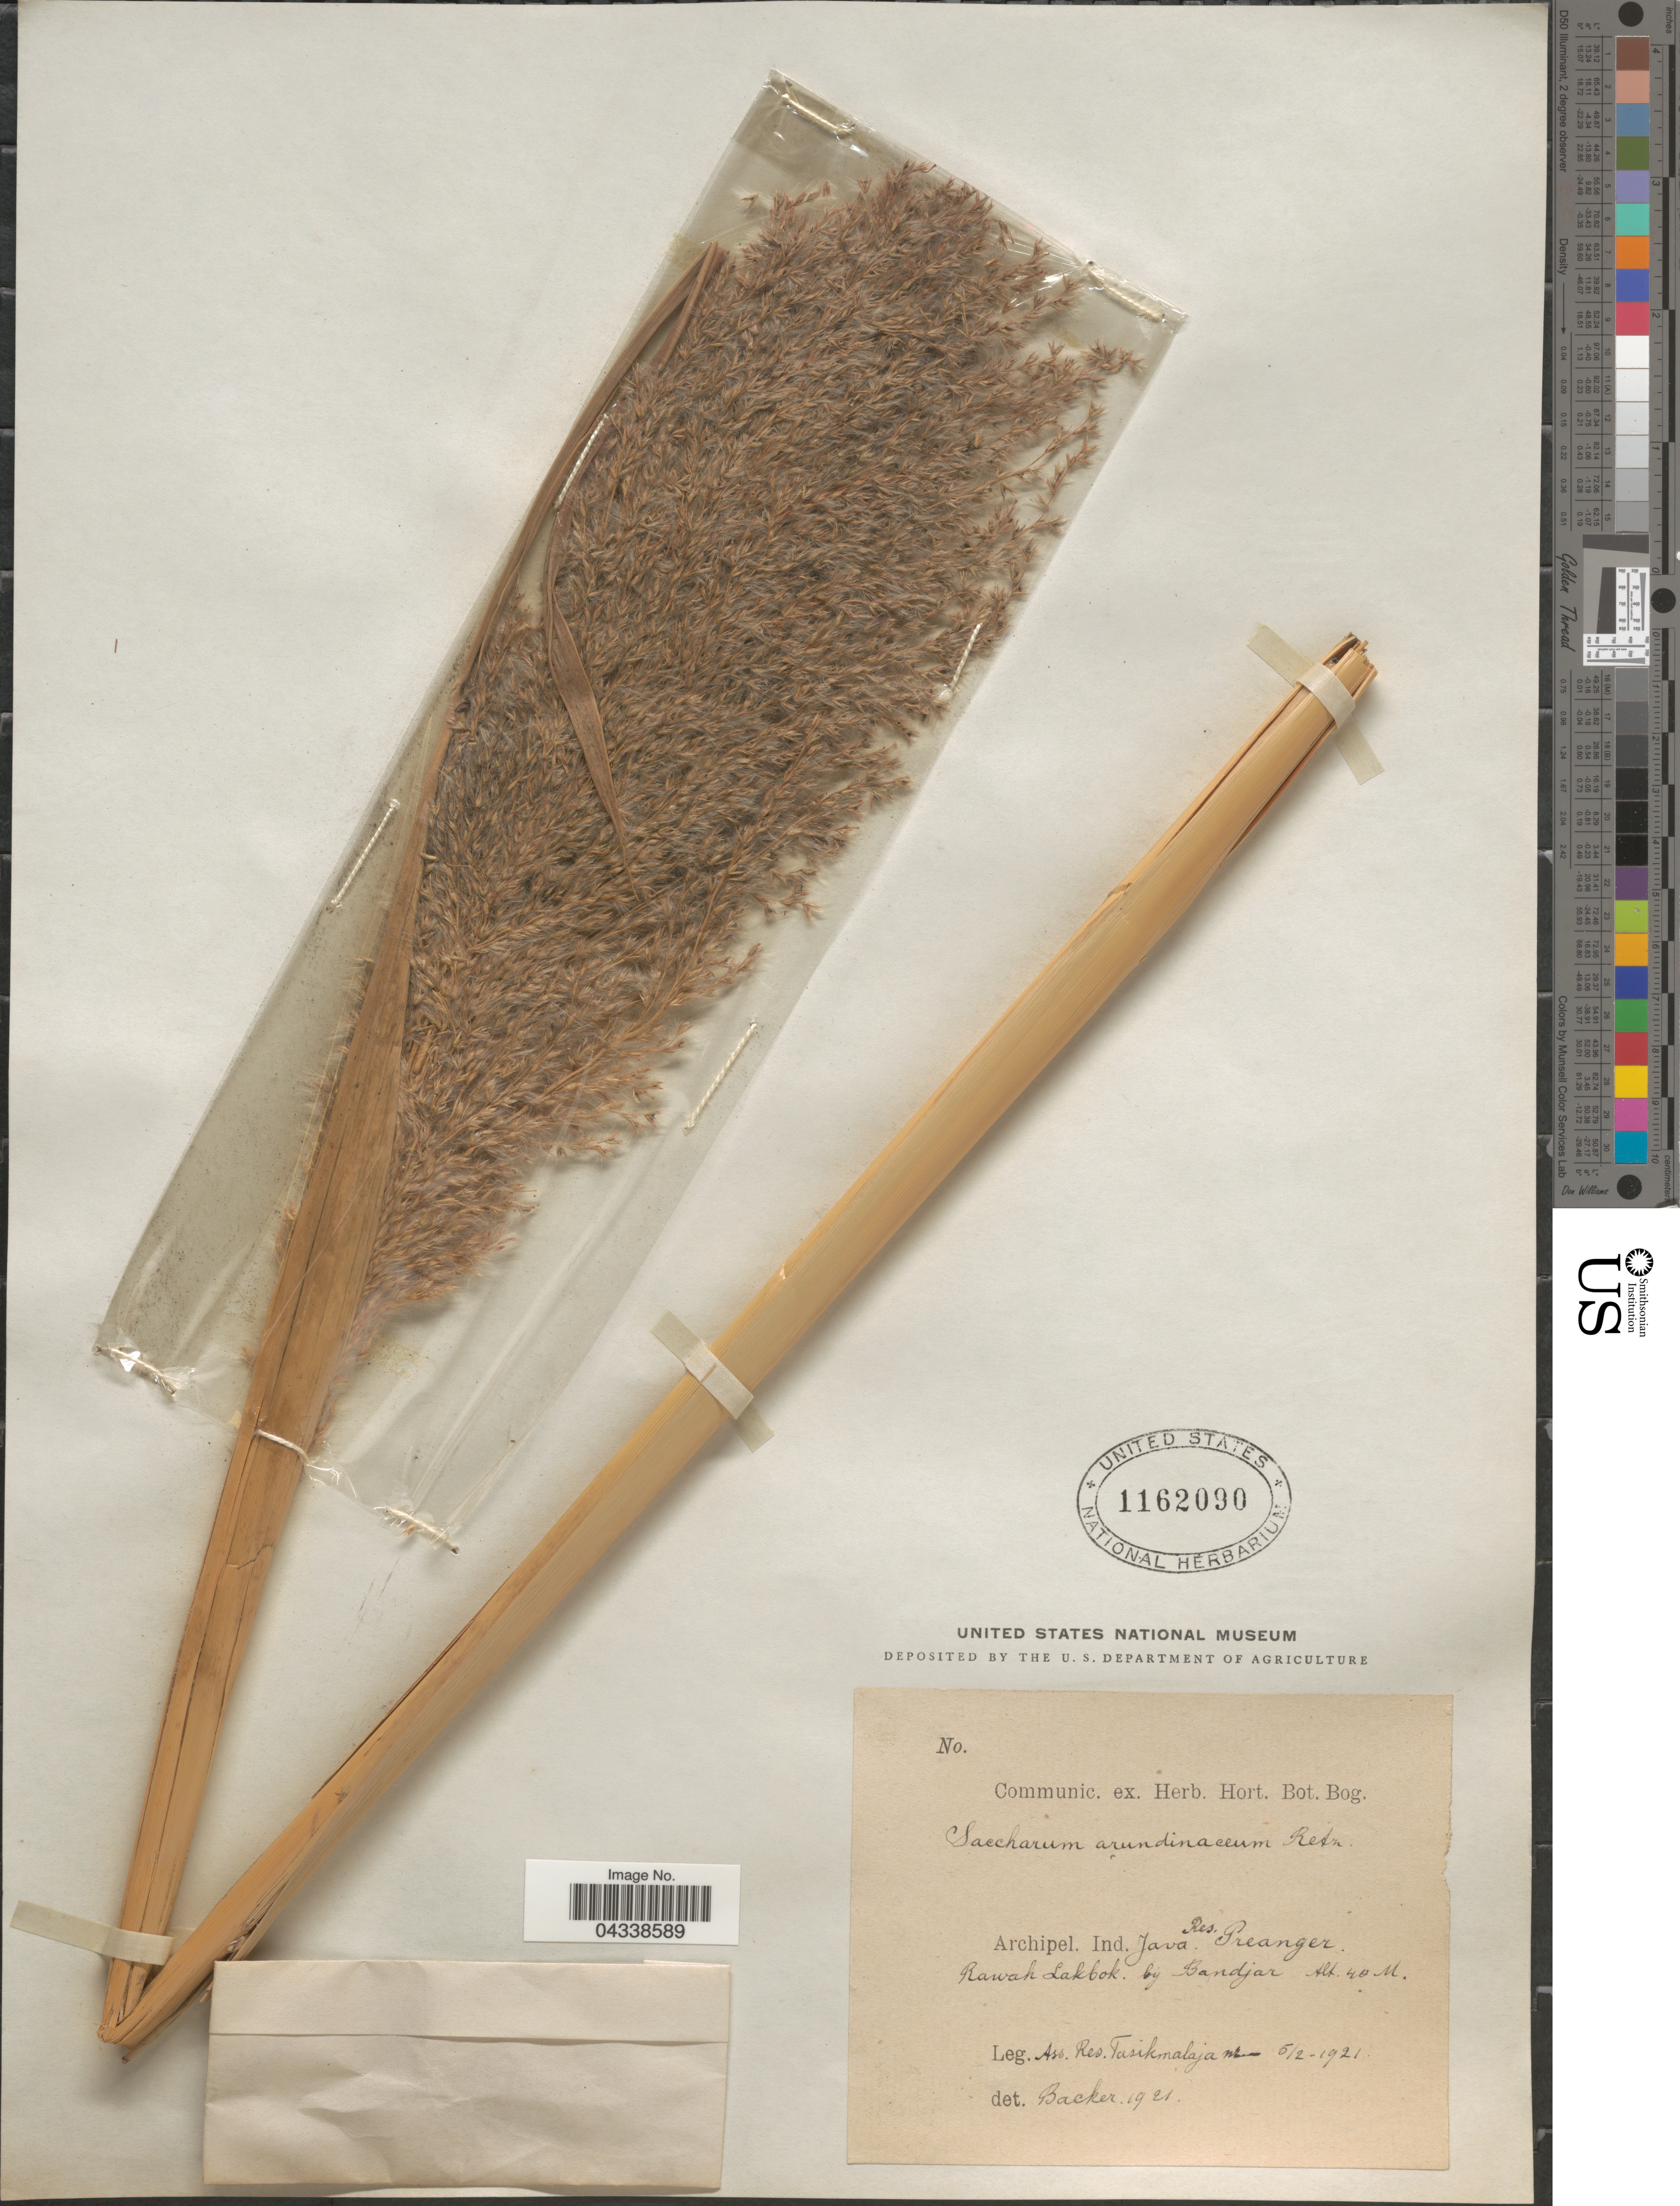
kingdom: Plantae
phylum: Tracheophyta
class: Liliopsida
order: Poales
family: Poaceae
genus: Tripidium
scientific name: Tripidium arundinaceum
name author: (Retz.) Welker et al.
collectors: Ass. Res. Tasikmalaja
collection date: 1921-02-05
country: Indonesia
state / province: Java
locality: Archipel. Ind. Java Res. Preanger Rawah Lakbok by Bandjar.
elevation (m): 40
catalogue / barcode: US 1162090